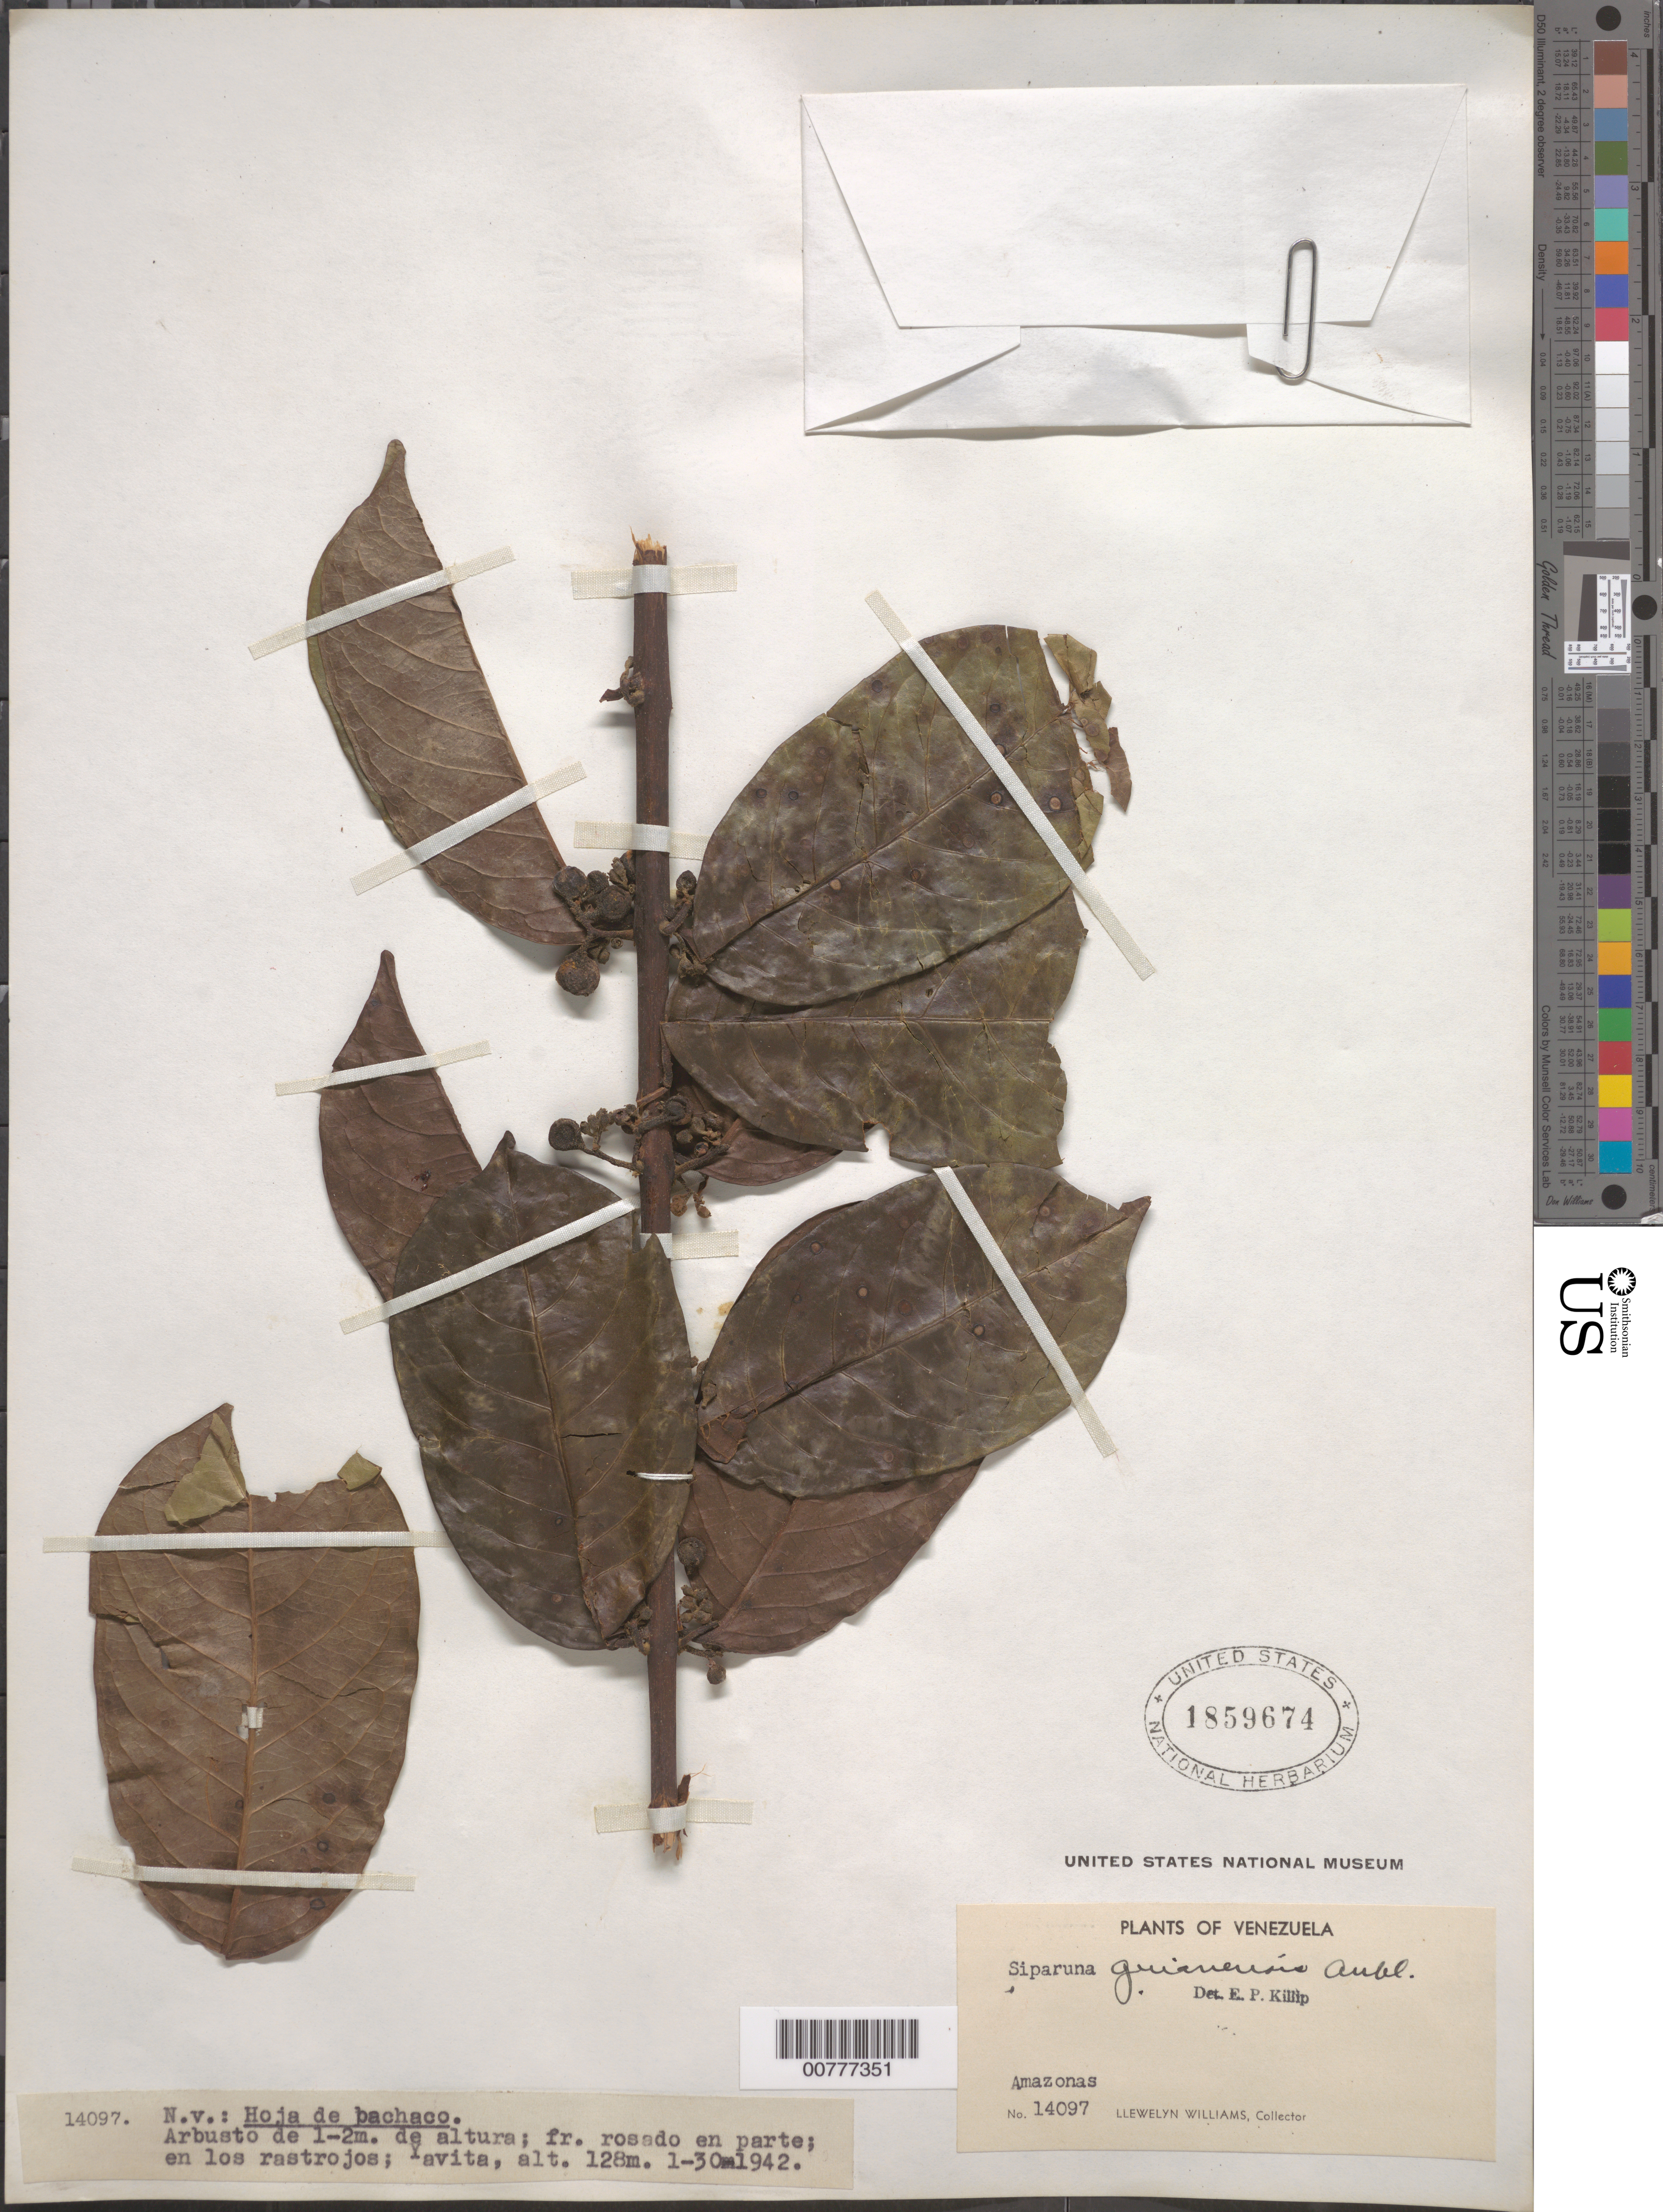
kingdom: Plantae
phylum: Tracheophyta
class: Magnoliopsida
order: Laurales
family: Siparunaceae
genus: Siparuna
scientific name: Siparuna guianensis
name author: Aubl.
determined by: Killip, Ellsworth P.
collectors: Ll. Williams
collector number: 14097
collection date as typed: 30-Jan-42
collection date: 1942-01-30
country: Venezuela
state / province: Amazonas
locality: Yavita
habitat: Rastrojos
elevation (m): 128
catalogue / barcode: US 1859674